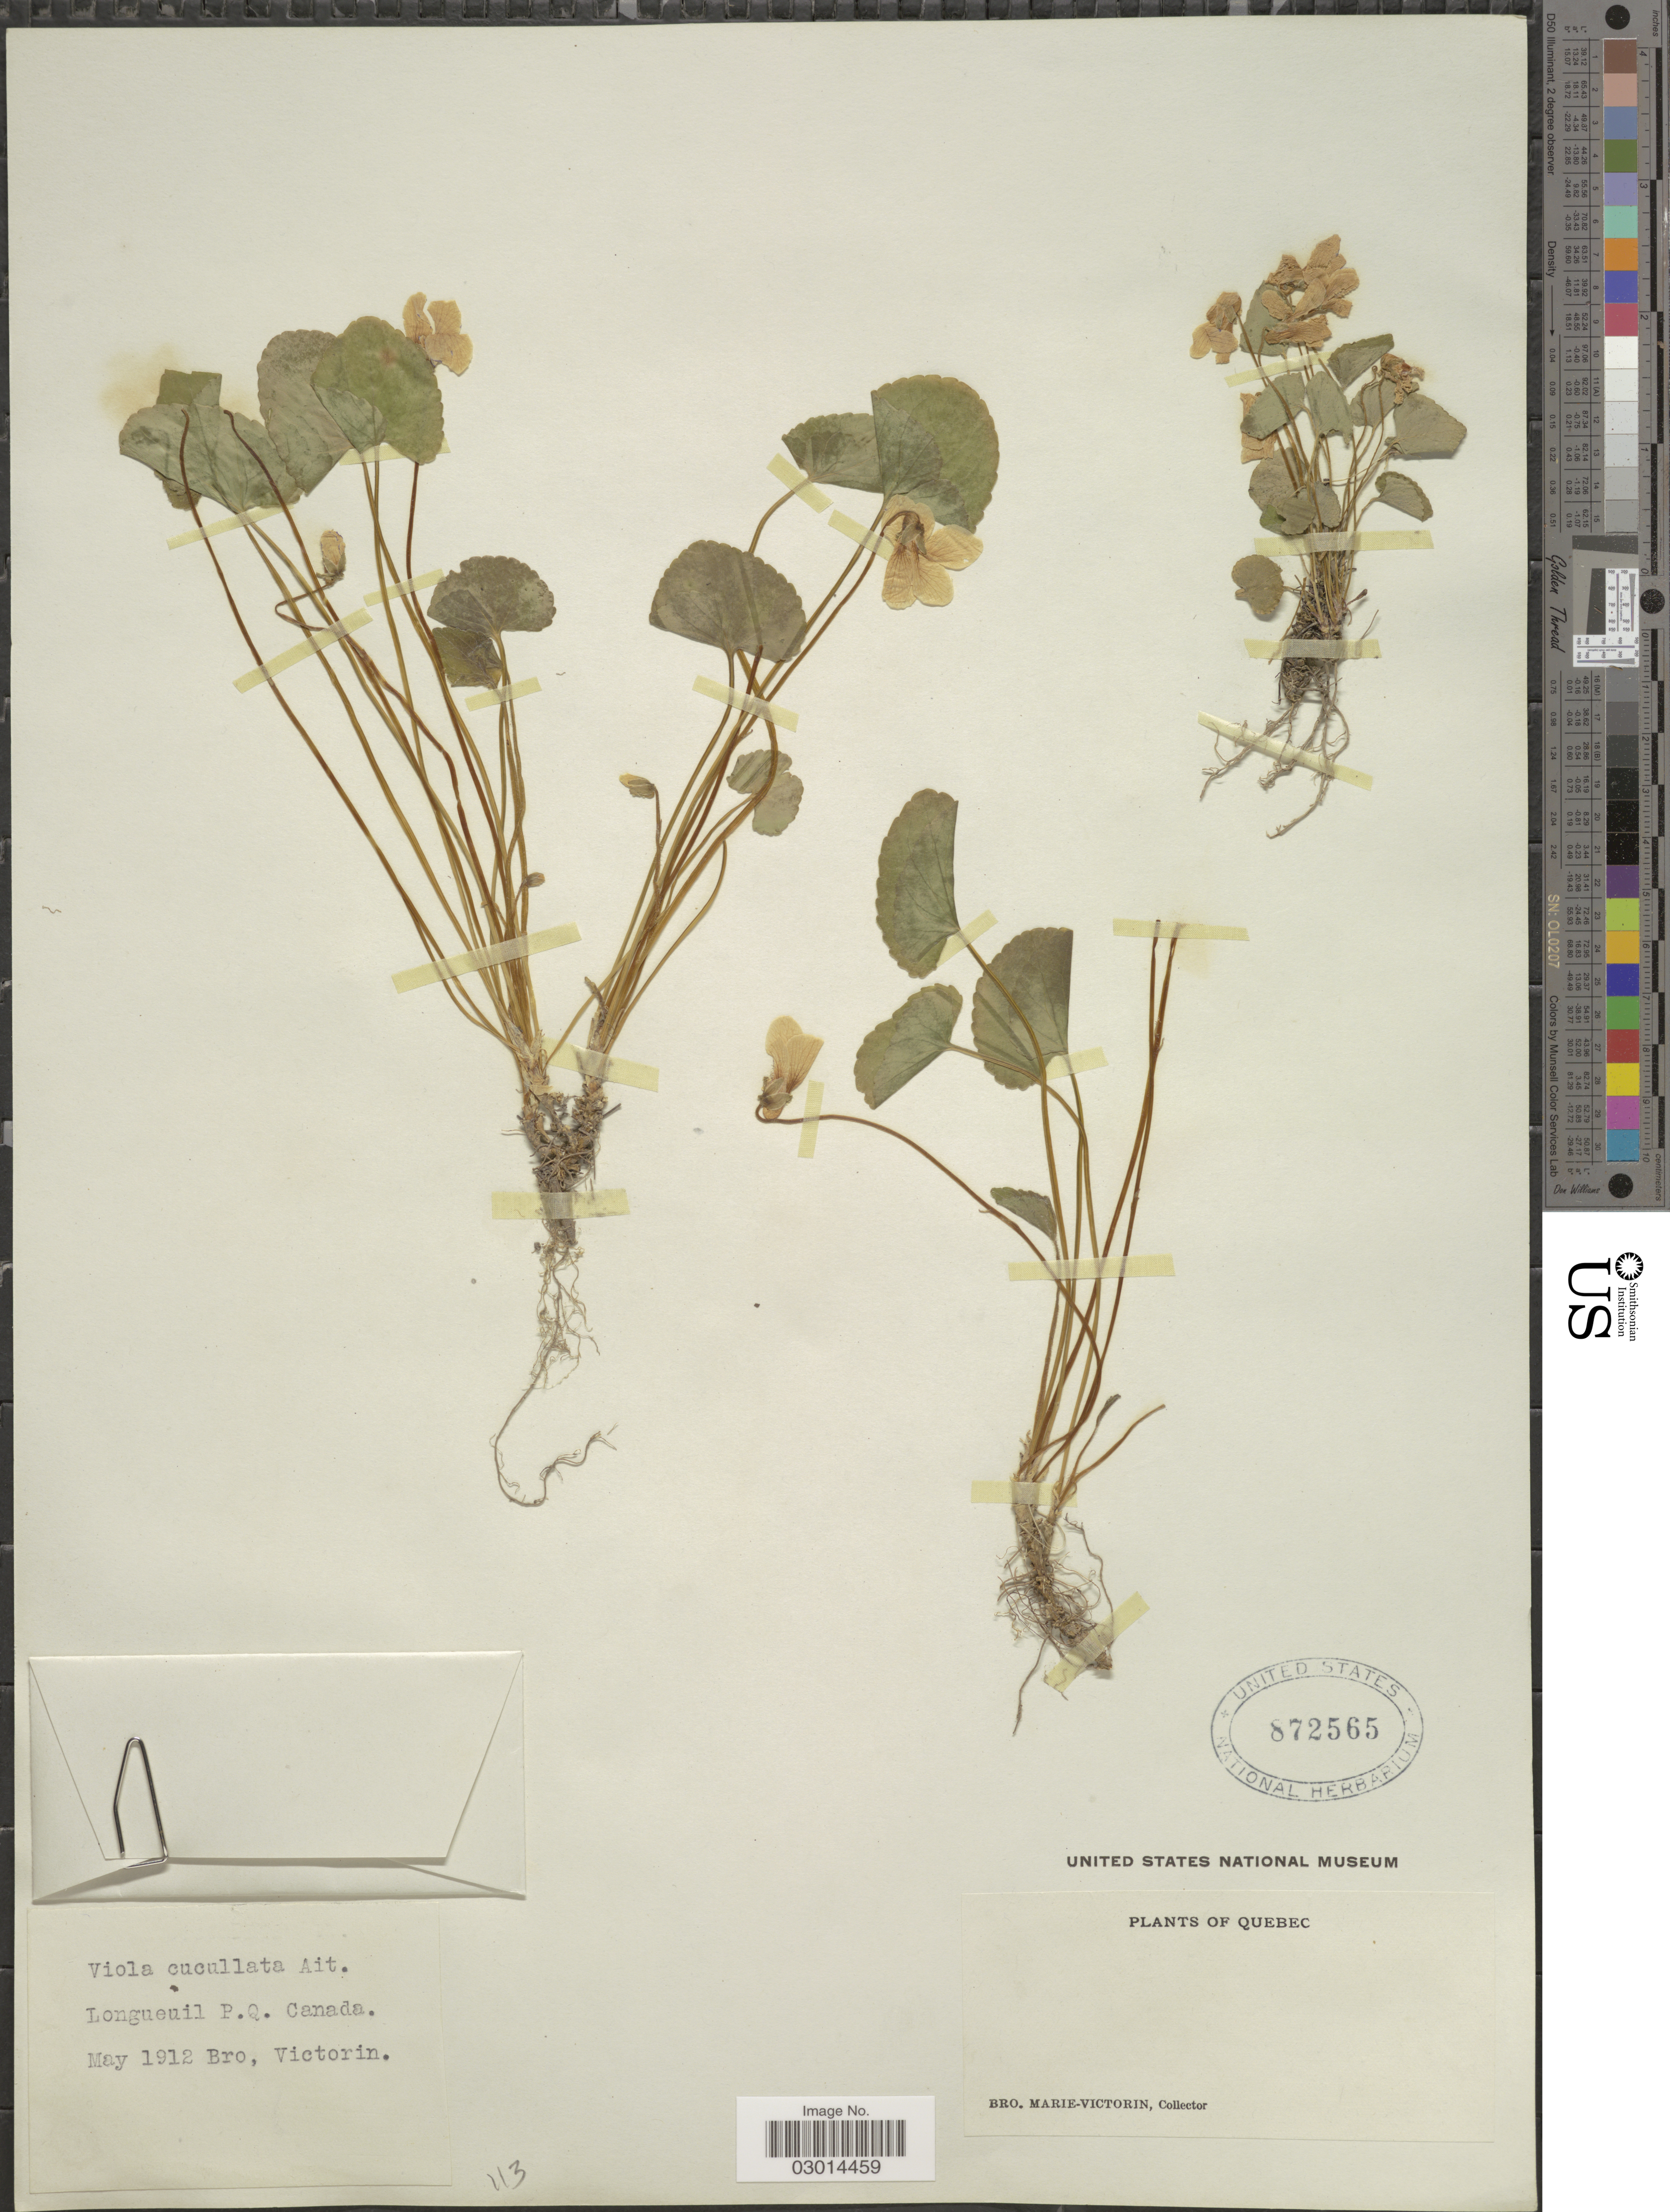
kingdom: Plantae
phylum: Tracheophyta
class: Magnoliopsida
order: Malpighiales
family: Violaceae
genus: Viola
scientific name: Viola cucullata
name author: Aiton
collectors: Fr. Marie-Victorin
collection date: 1912-05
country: Canada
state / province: Quebec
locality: Longueuil P. Q.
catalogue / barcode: US 872565